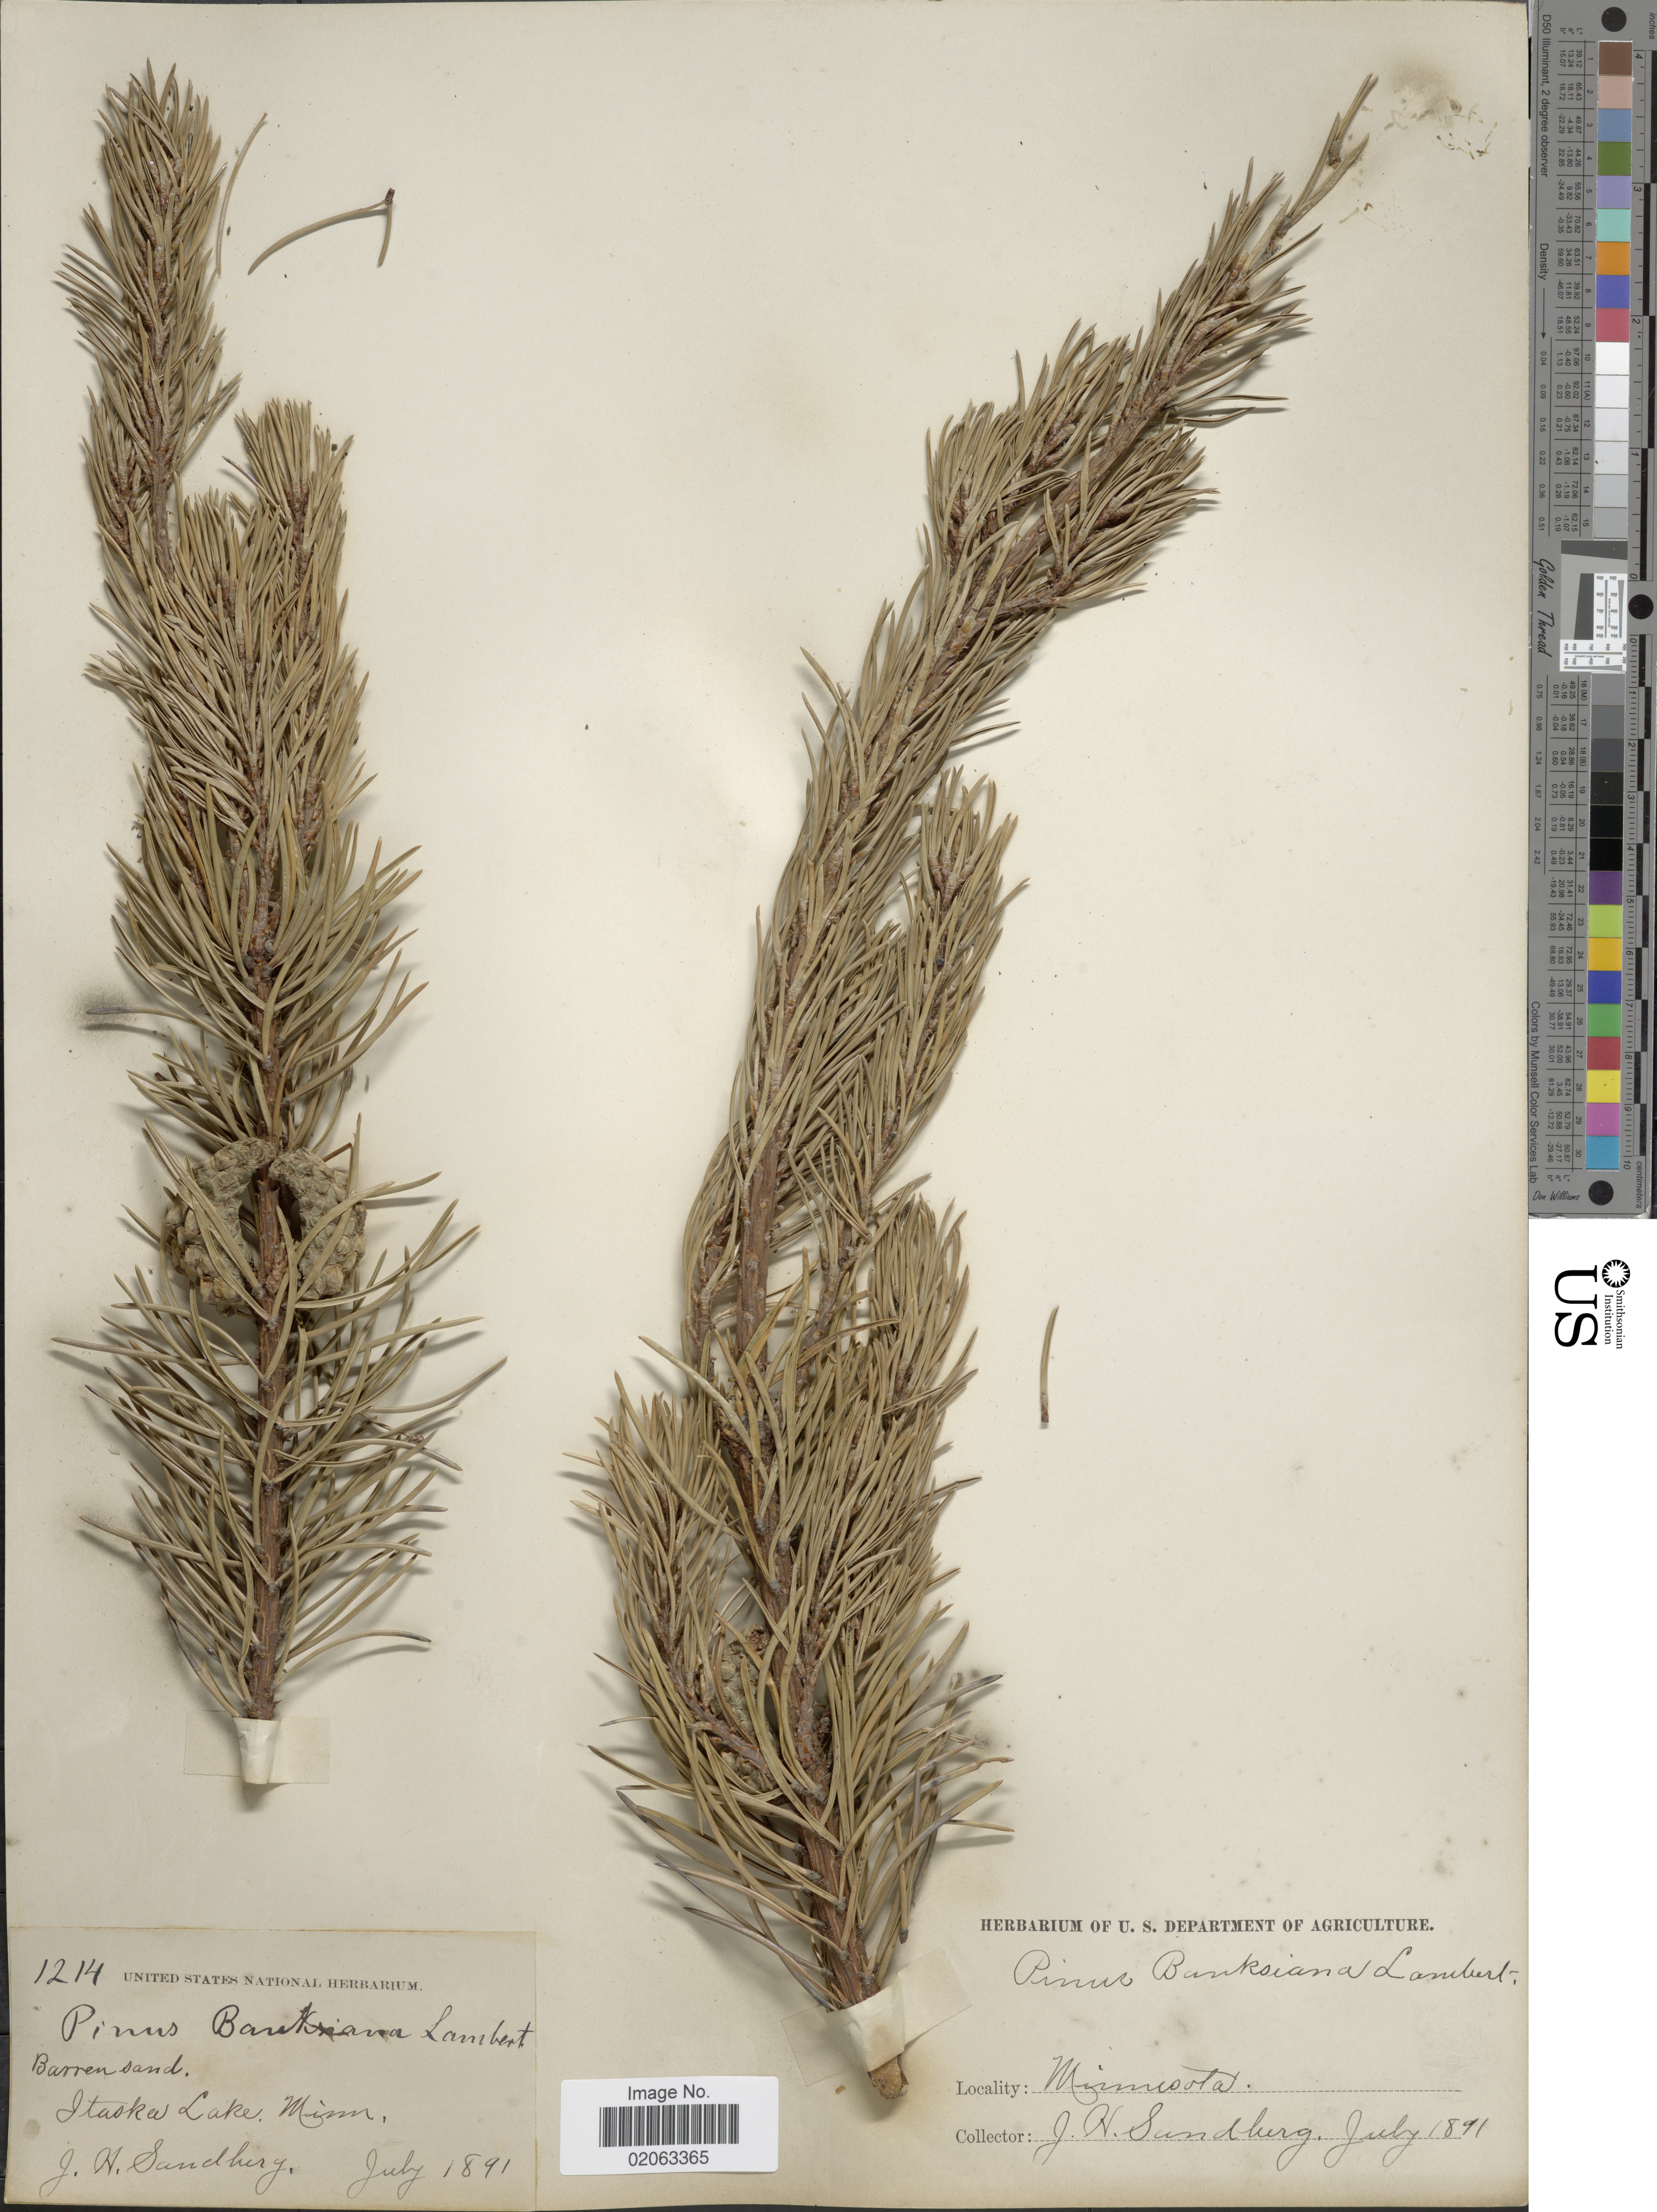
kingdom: Plantae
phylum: Tracheophyta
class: Pinopsida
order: Pinales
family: Pinaceae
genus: Pinus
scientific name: Pinus banksiana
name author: Lamb.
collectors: J. H. Sandberg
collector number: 1214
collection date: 1891-07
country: United States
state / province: Minnesota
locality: Barren Sand, Itaska Lake